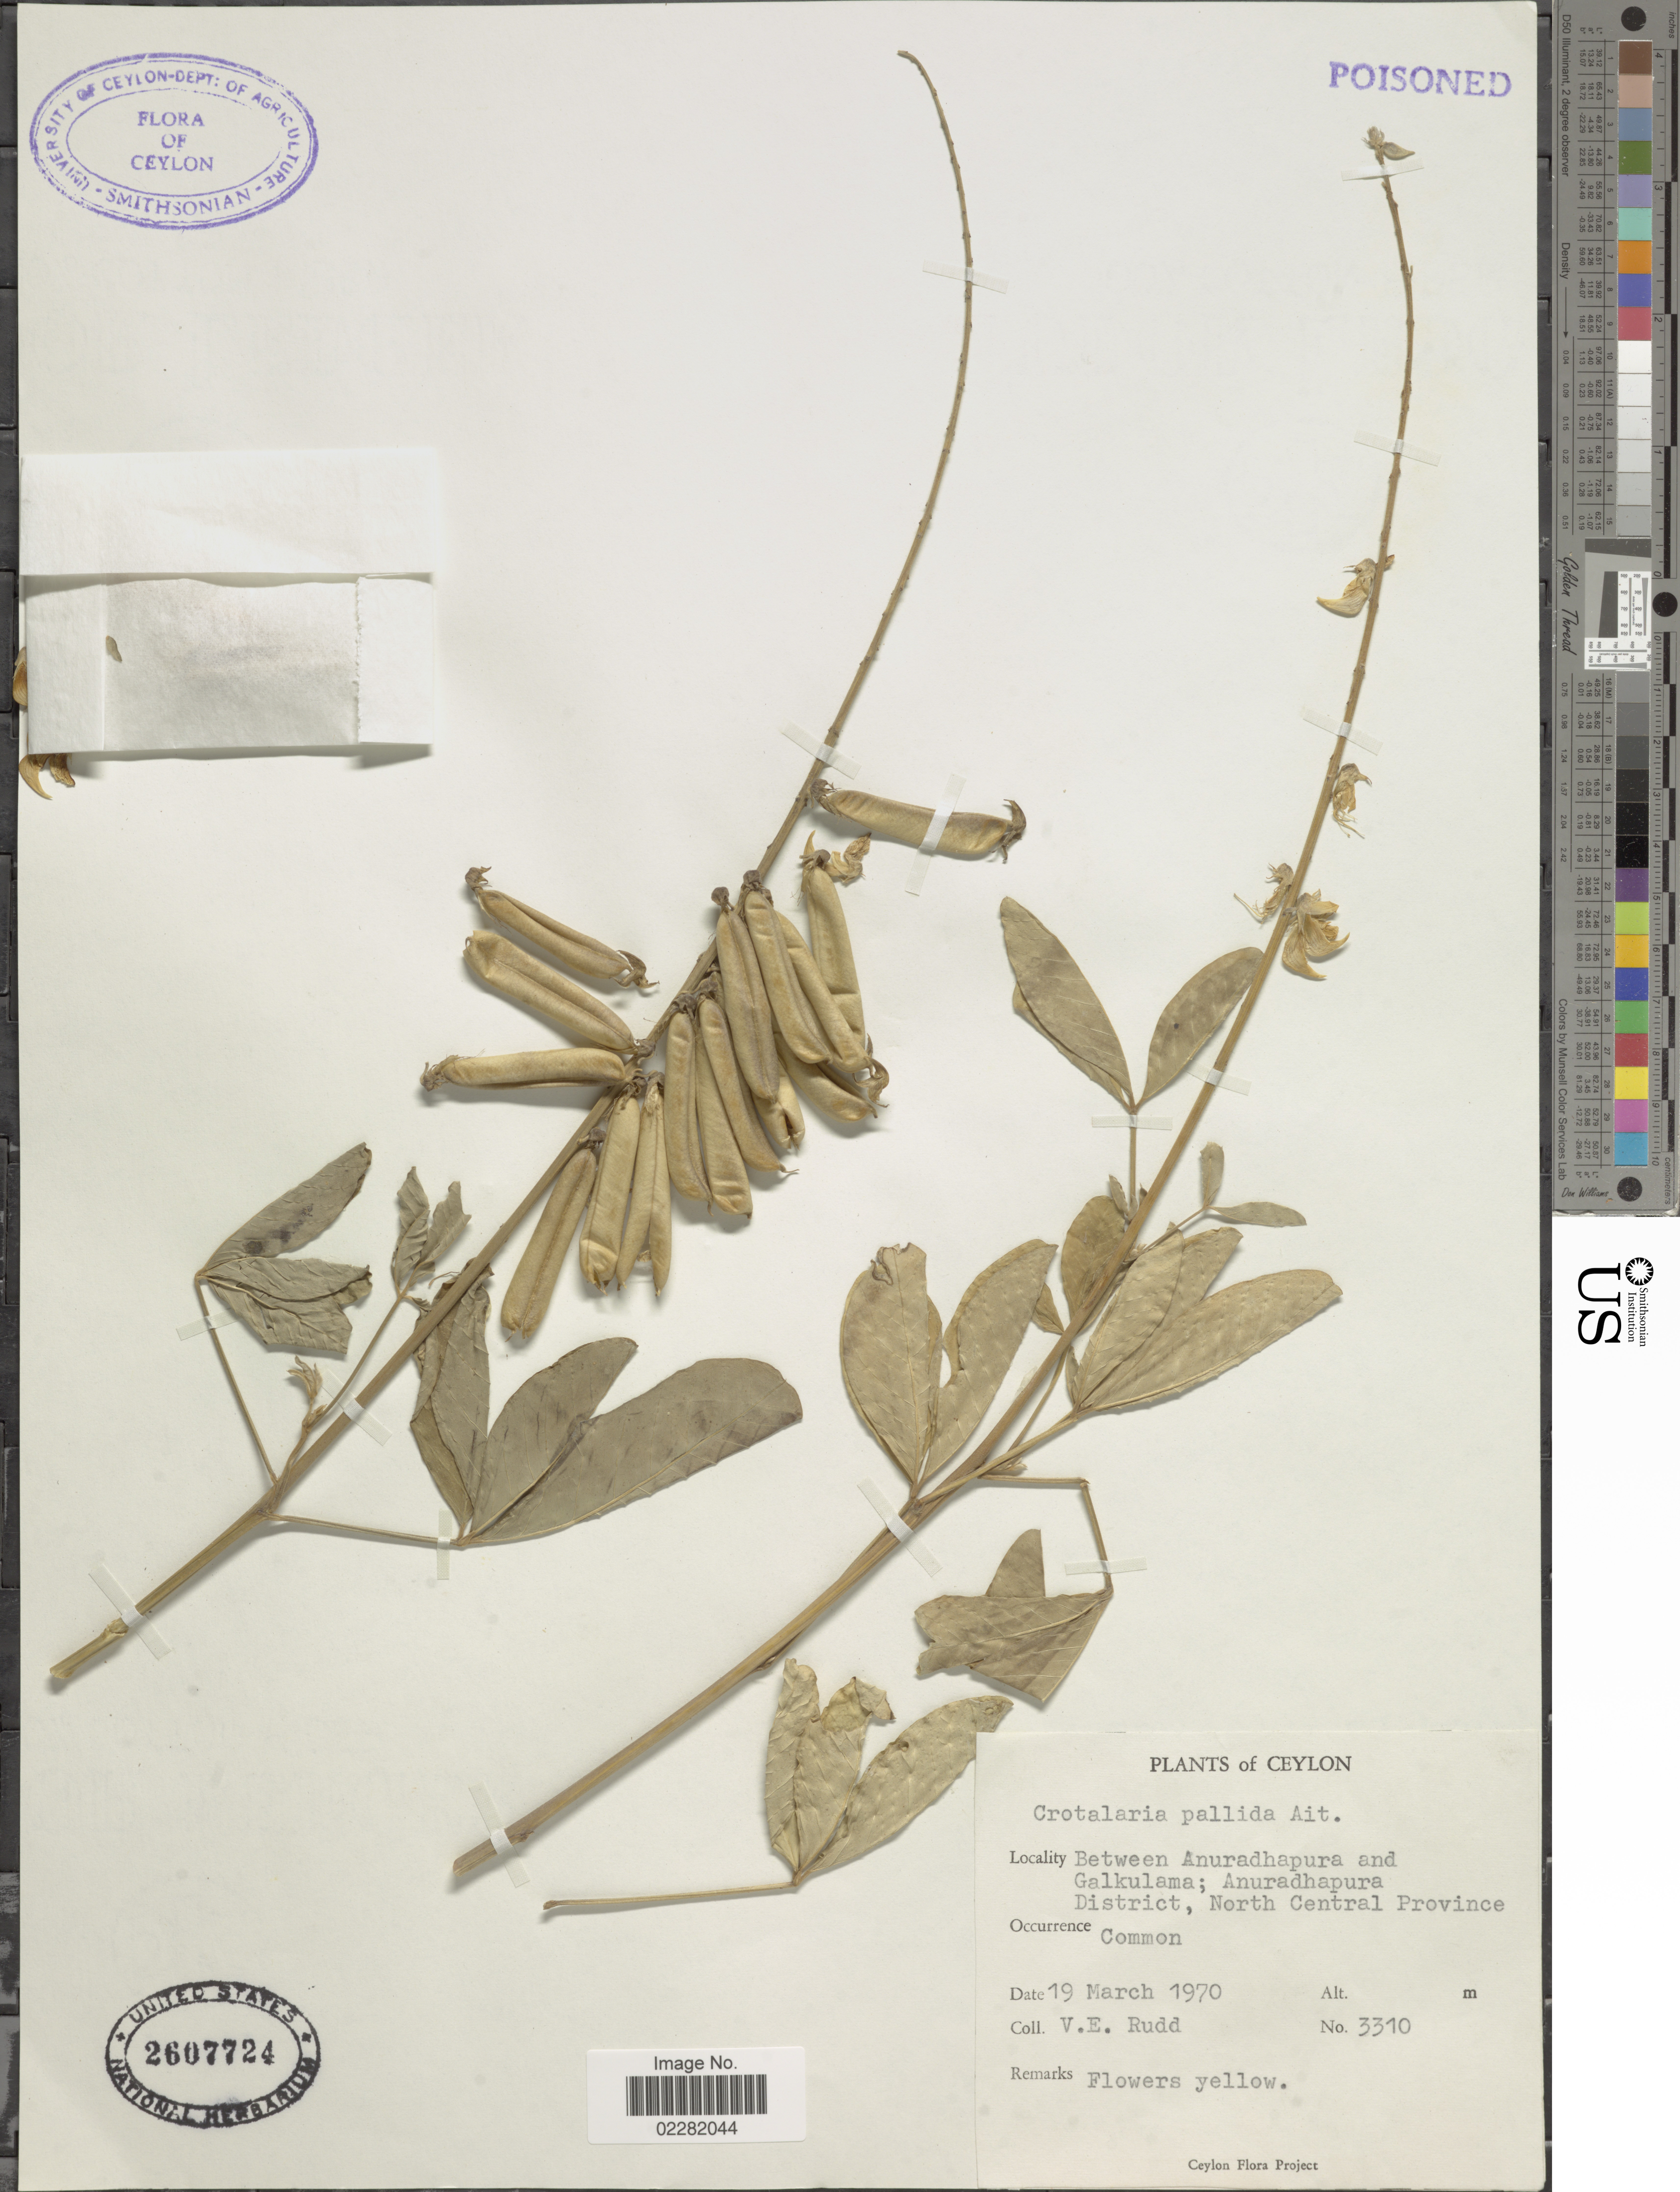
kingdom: Plantae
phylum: Tracheophyta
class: Magnoliopsida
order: Fabales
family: Fabaceae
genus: Crotalaria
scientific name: Crotalaria pallida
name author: Aiton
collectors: V. E. Rudd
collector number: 3310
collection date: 1970-03-19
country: Sri Lanka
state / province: North Central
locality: Ceylon. Between Anuradhapura and Galkulama; Anuradhapura District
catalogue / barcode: US 2607724